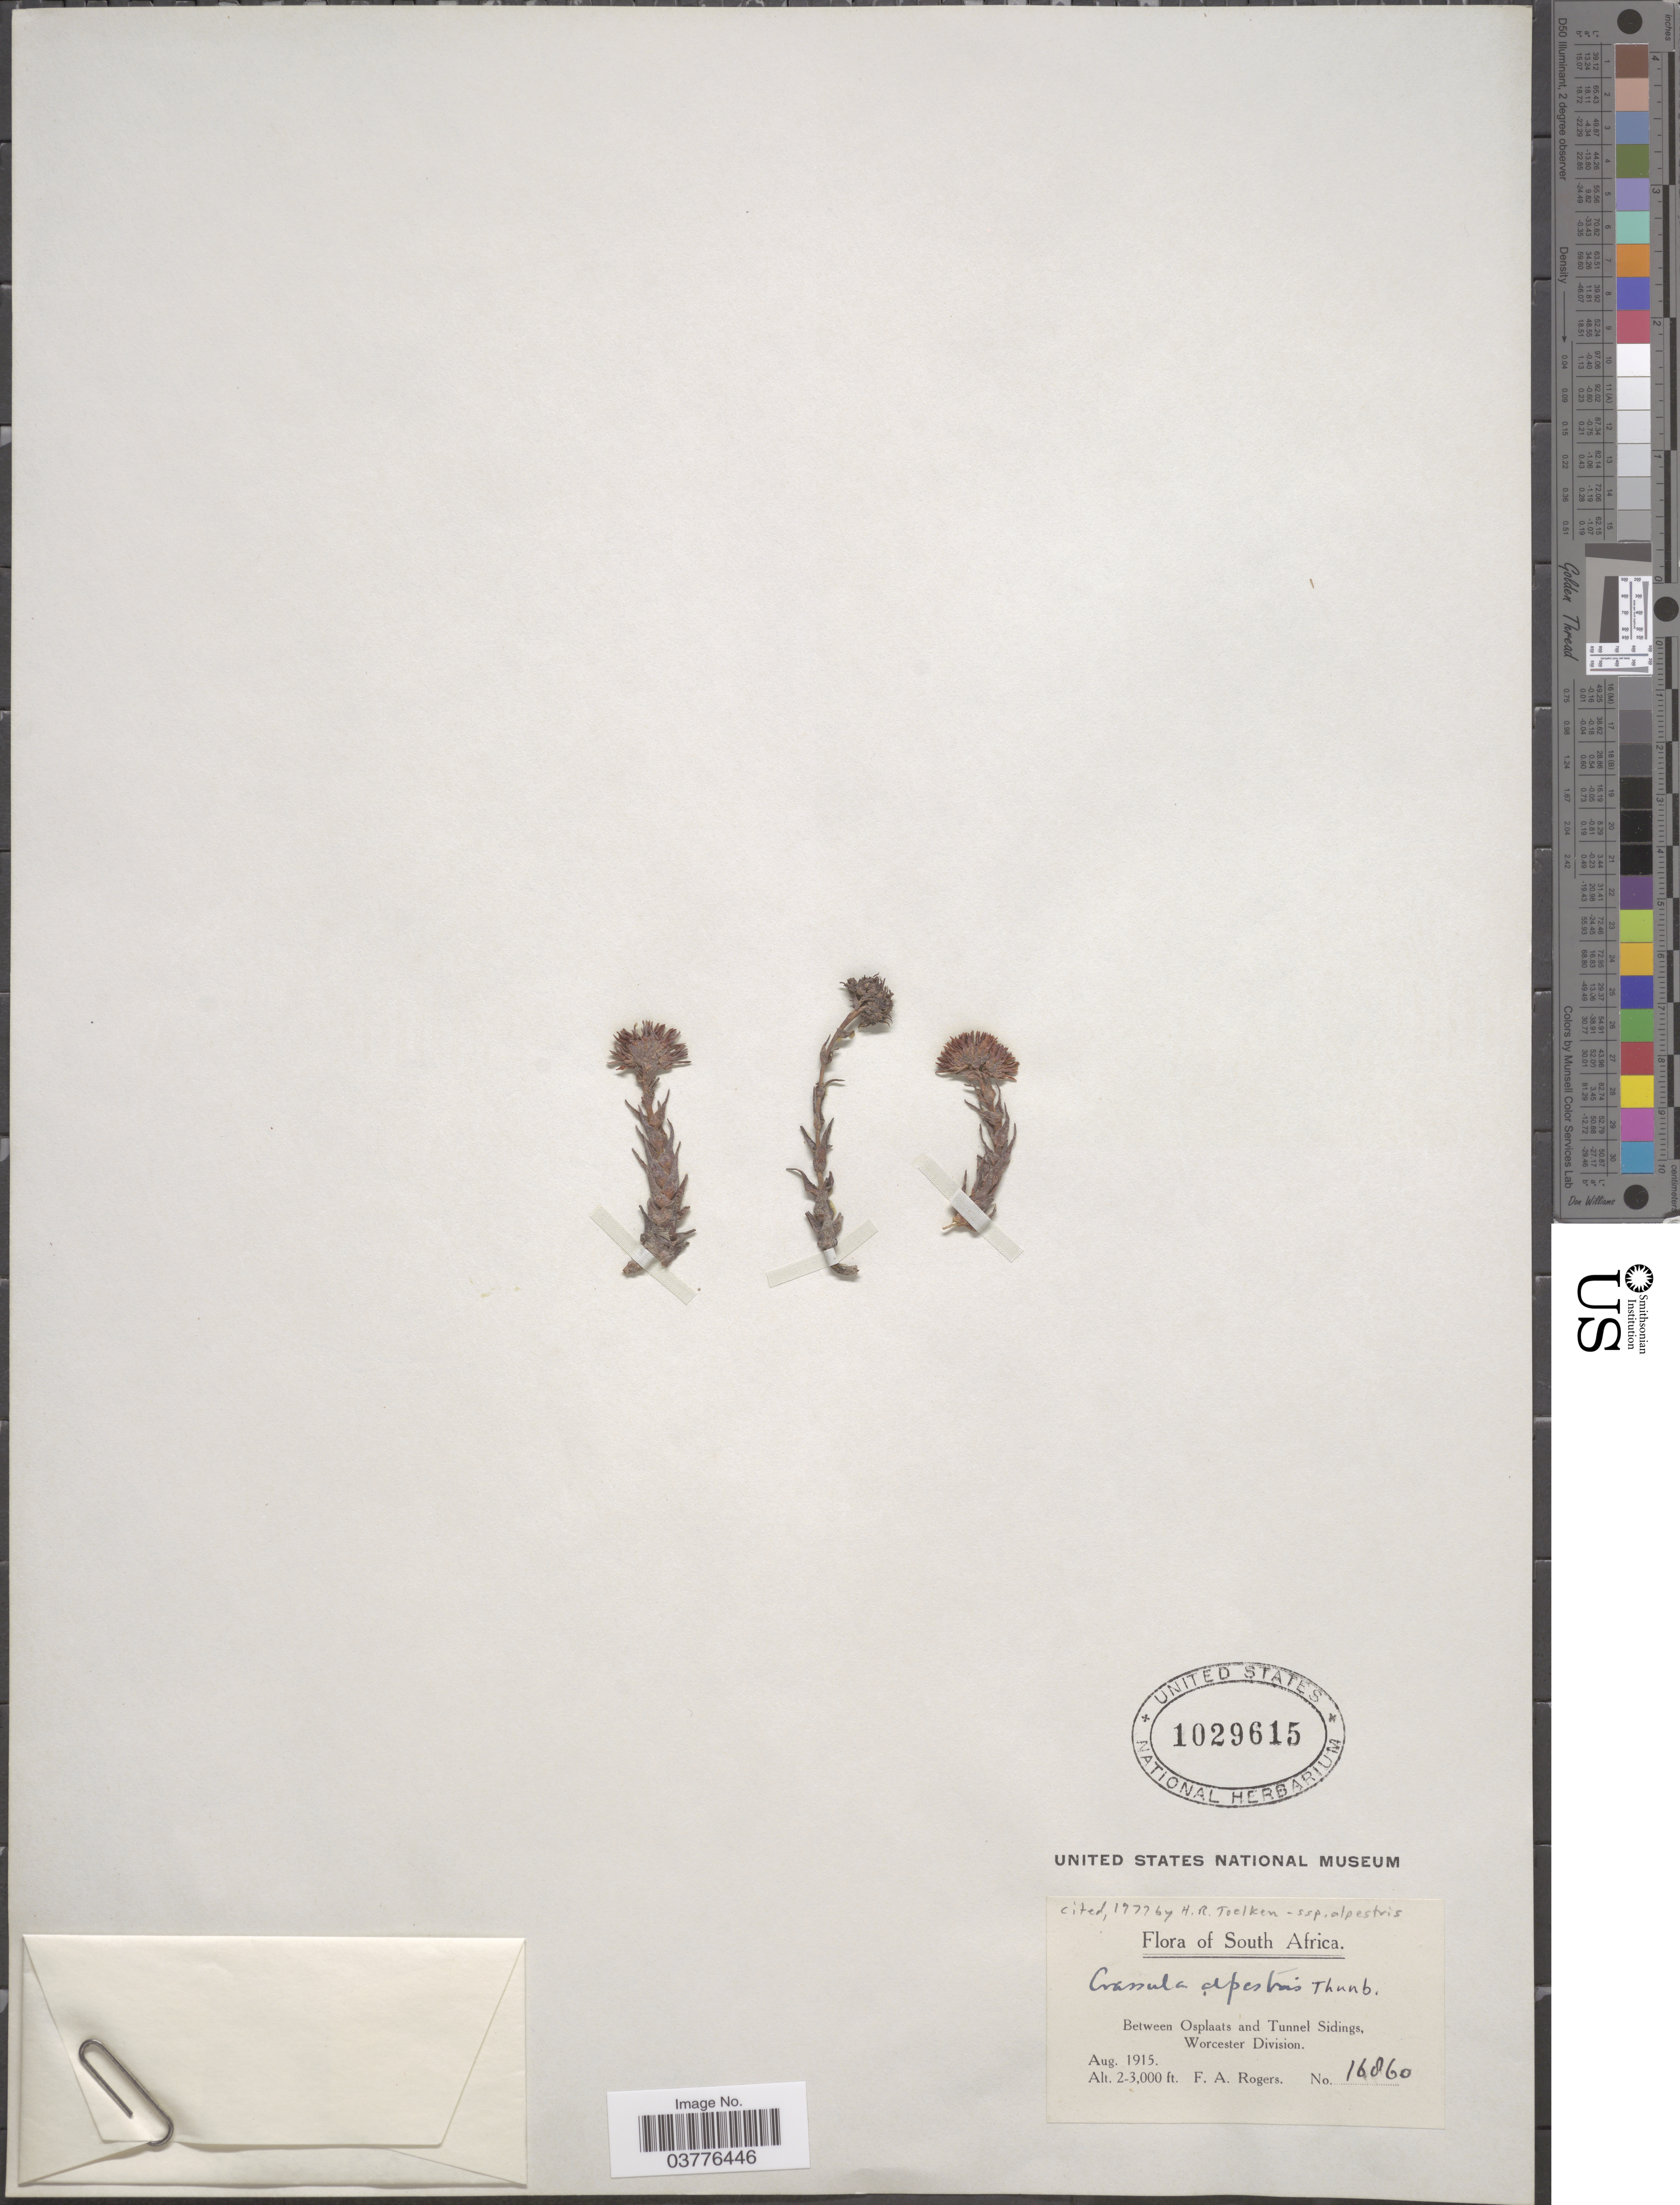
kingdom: Plantae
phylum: Tracheophyta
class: Magnoliopsida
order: Saxifragales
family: Crassulaceae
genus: Crassula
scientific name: Crassula alpestris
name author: L. f.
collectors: F. A. Rogers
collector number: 16860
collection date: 1915-08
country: South Africa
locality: Between Osplaats and Tunnel Sidings, Worcester Division.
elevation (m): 610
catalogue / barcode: US 1029615